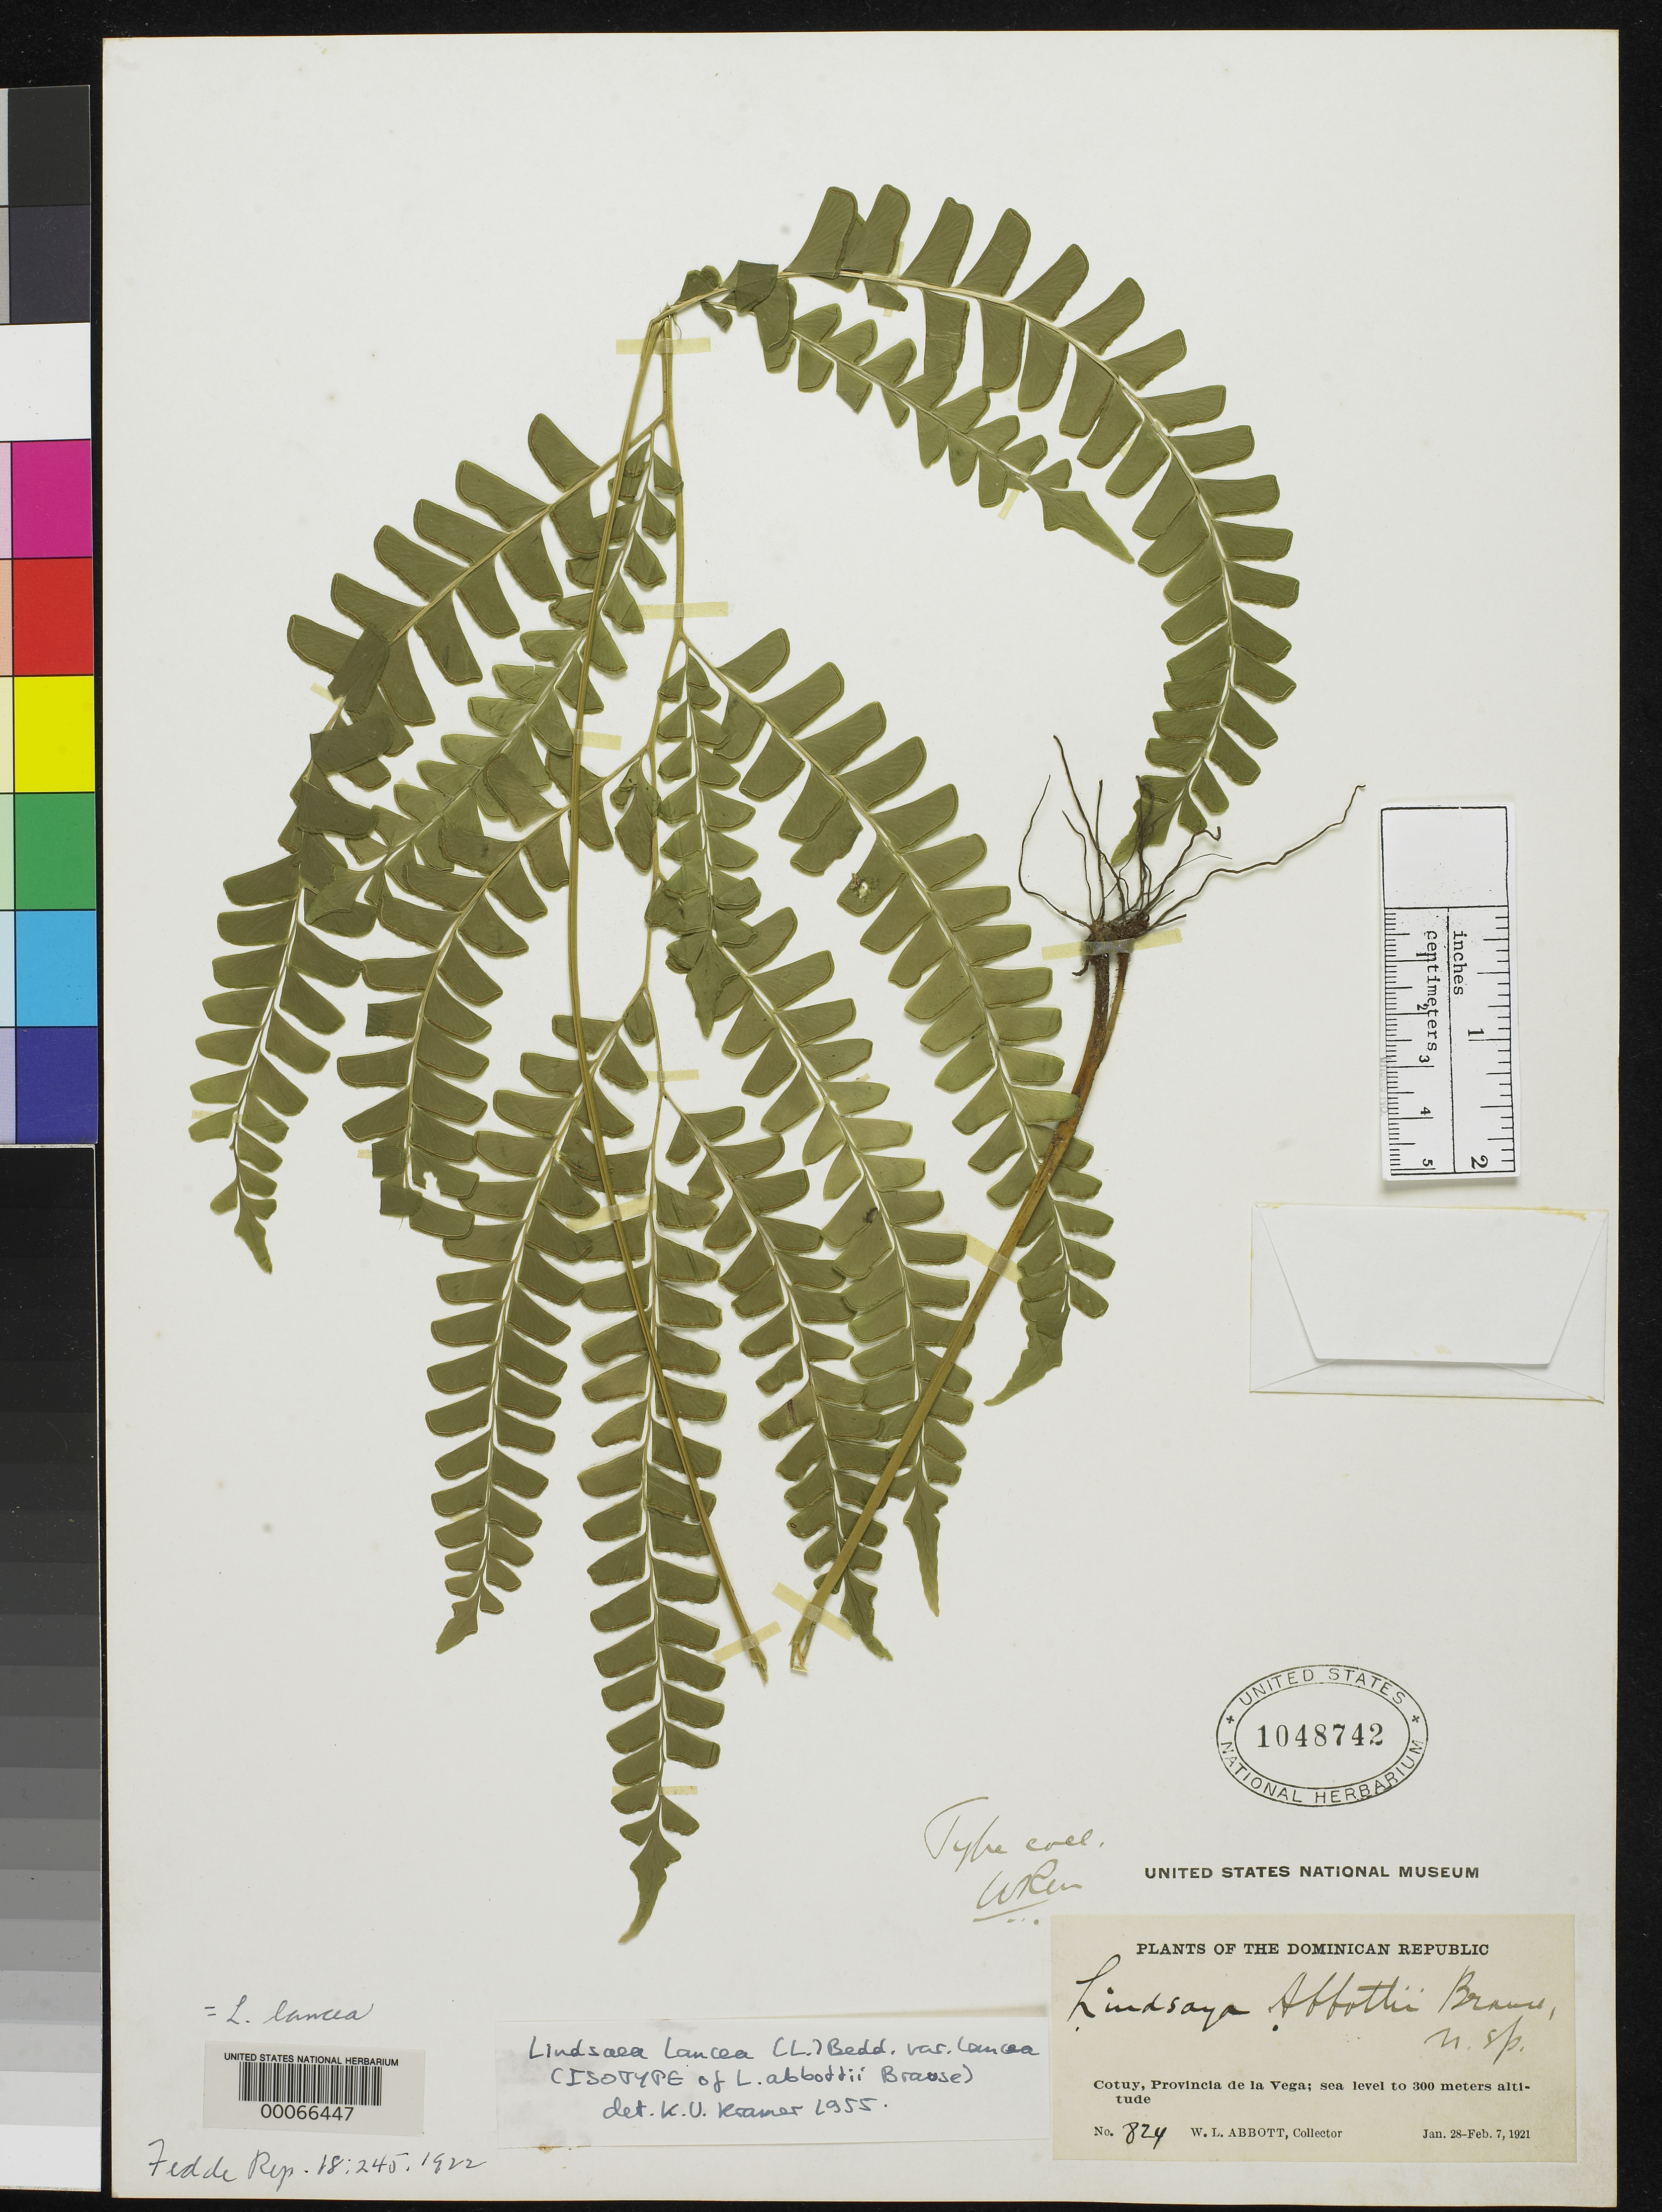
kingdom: Plantae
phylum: Tracheophyta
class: Polypodiopsida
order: Polypodiales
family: Lindsaeaceae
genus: Lindsaea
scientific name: Lindsaea abbottii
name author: Brause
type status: Isotype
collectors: W. L. Abbott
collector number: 824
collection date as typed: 28 Jan 1821 to 07 Feb 1821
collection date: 1821-01-28/1821-02-07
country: Dominican Republic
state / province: La Vega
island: Hispaniola Island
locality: Cotuy.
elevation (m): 300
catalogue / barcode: US 1048742